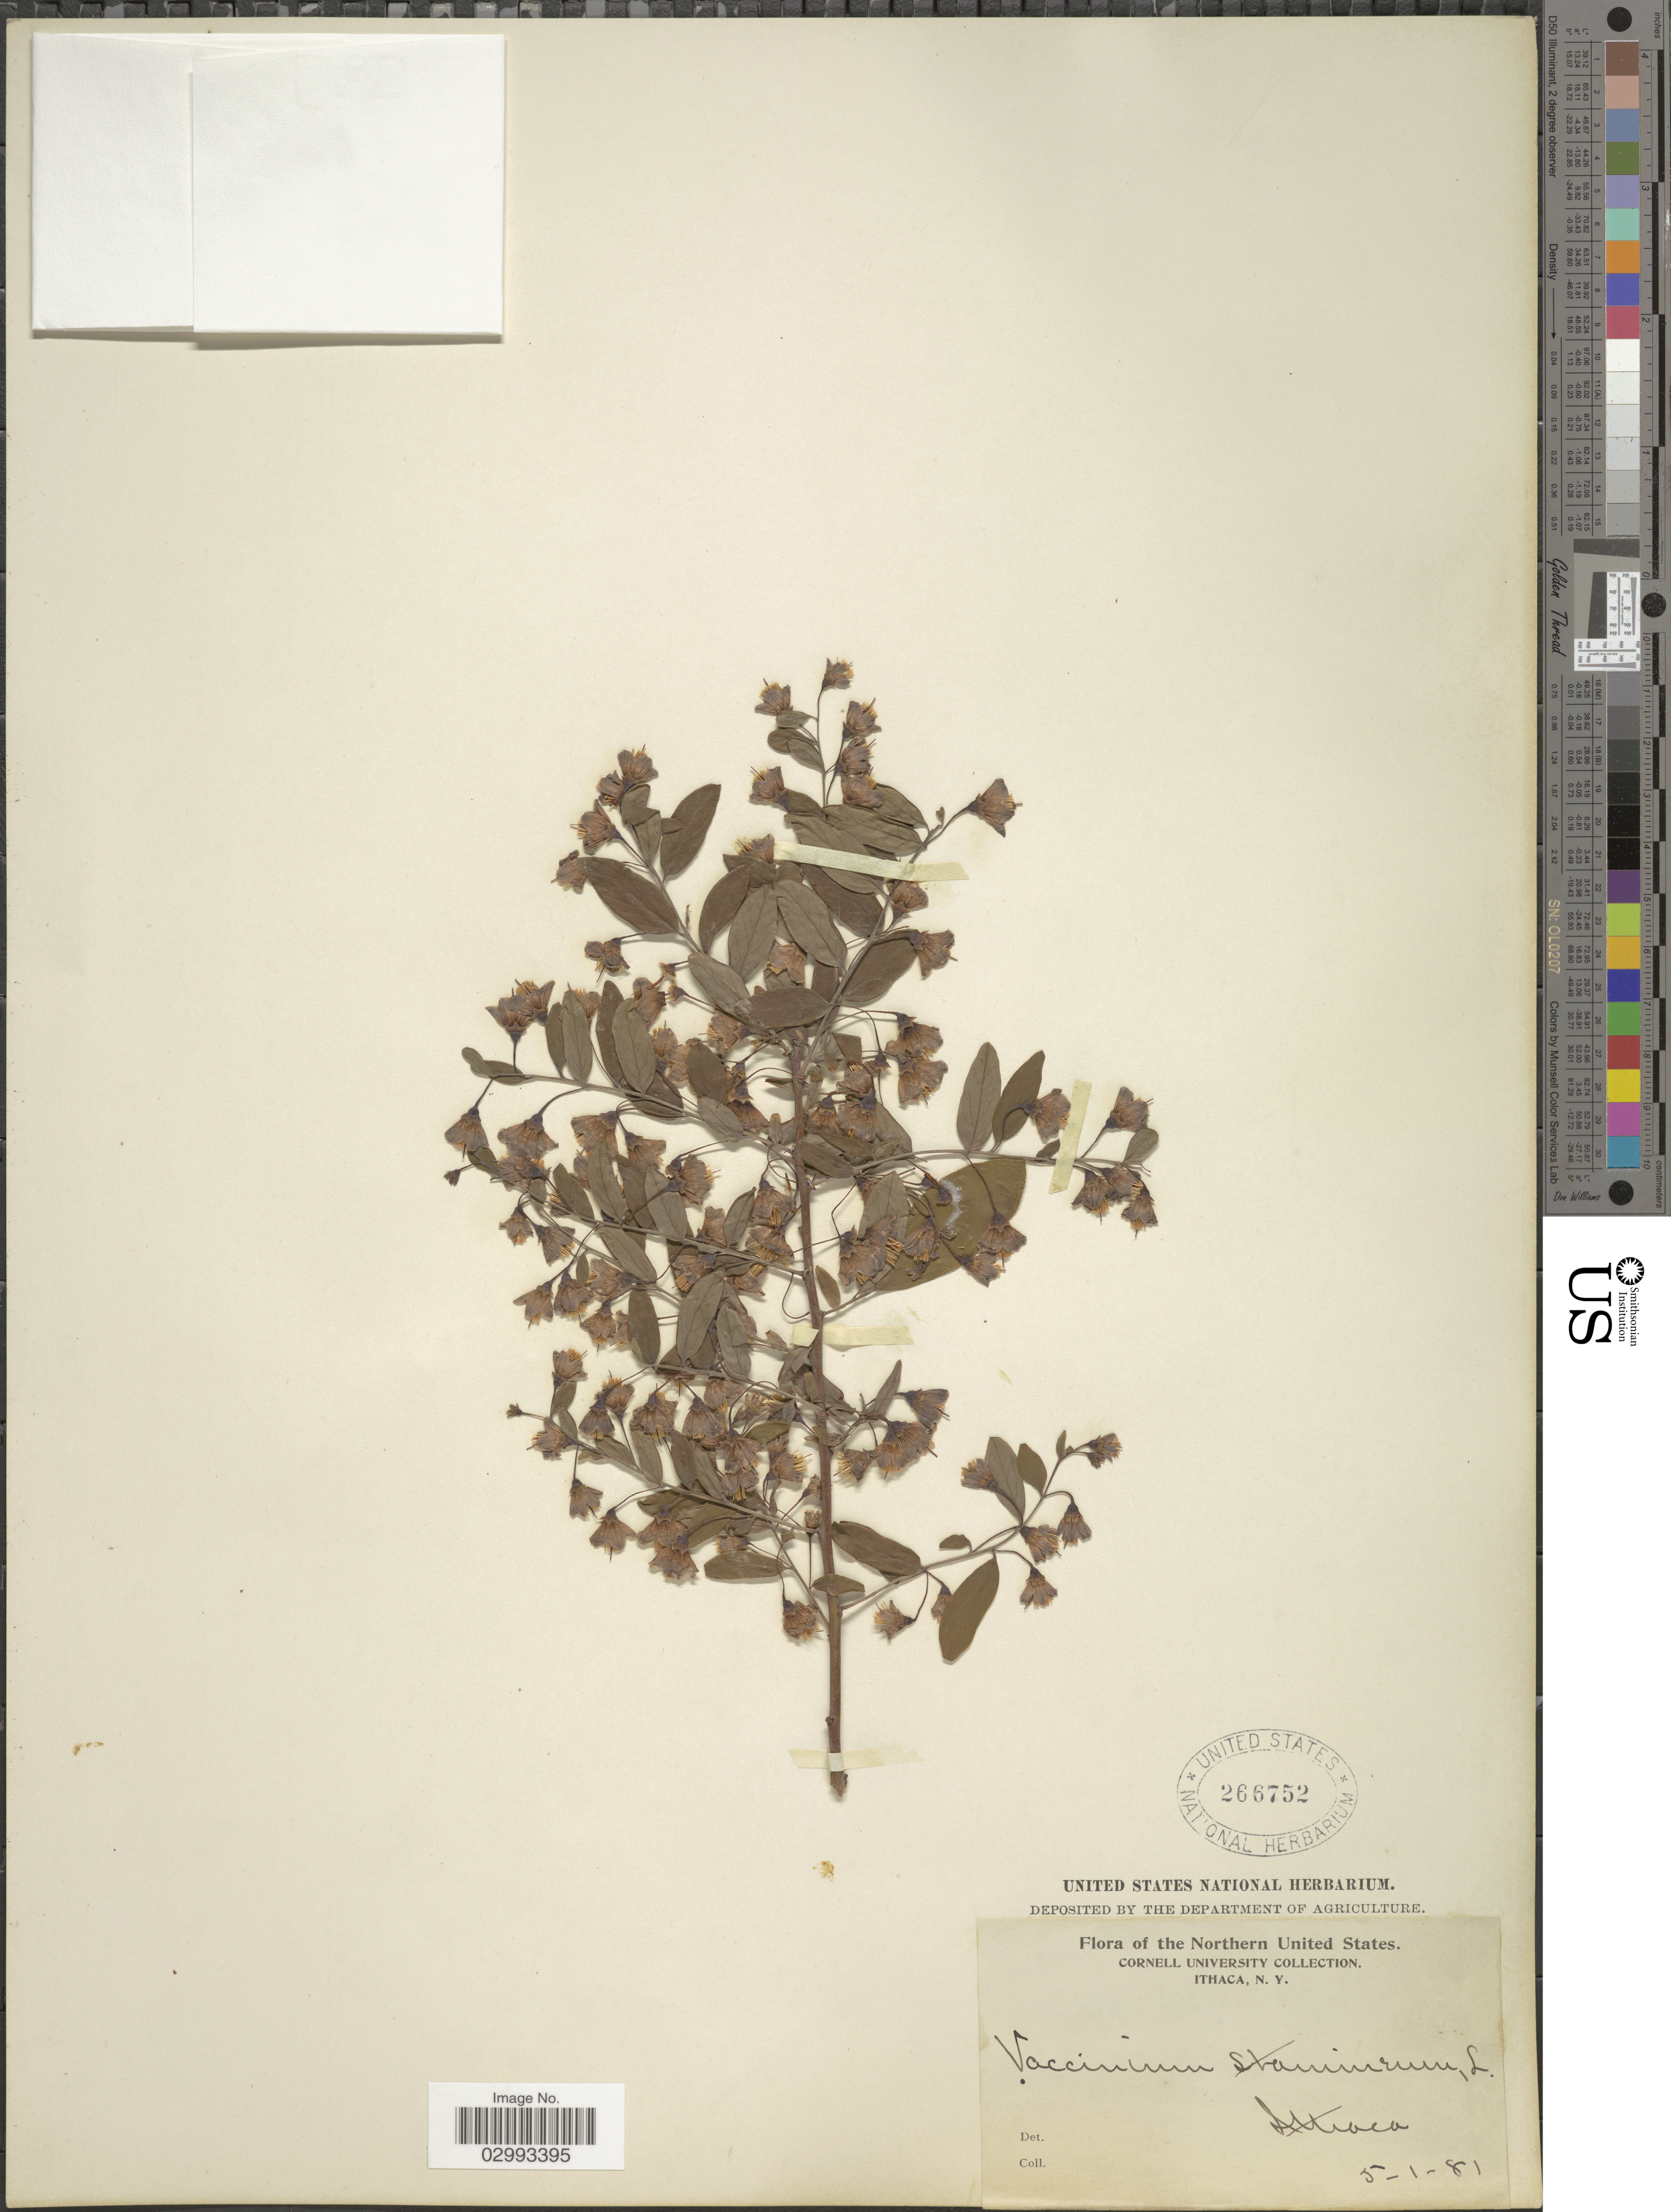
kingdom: Plantae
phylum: Tracheophyta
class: Magnoliopsida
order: Ericales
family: Ericaceae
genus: Polycodium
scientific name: Polycodium stamineum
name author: (L.) Greene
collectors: Cornell University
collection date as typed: Transcribed d/m/y: 1/5/81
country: United States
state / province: New York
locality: Northern United States. Ithaca.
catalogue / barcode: US 266752